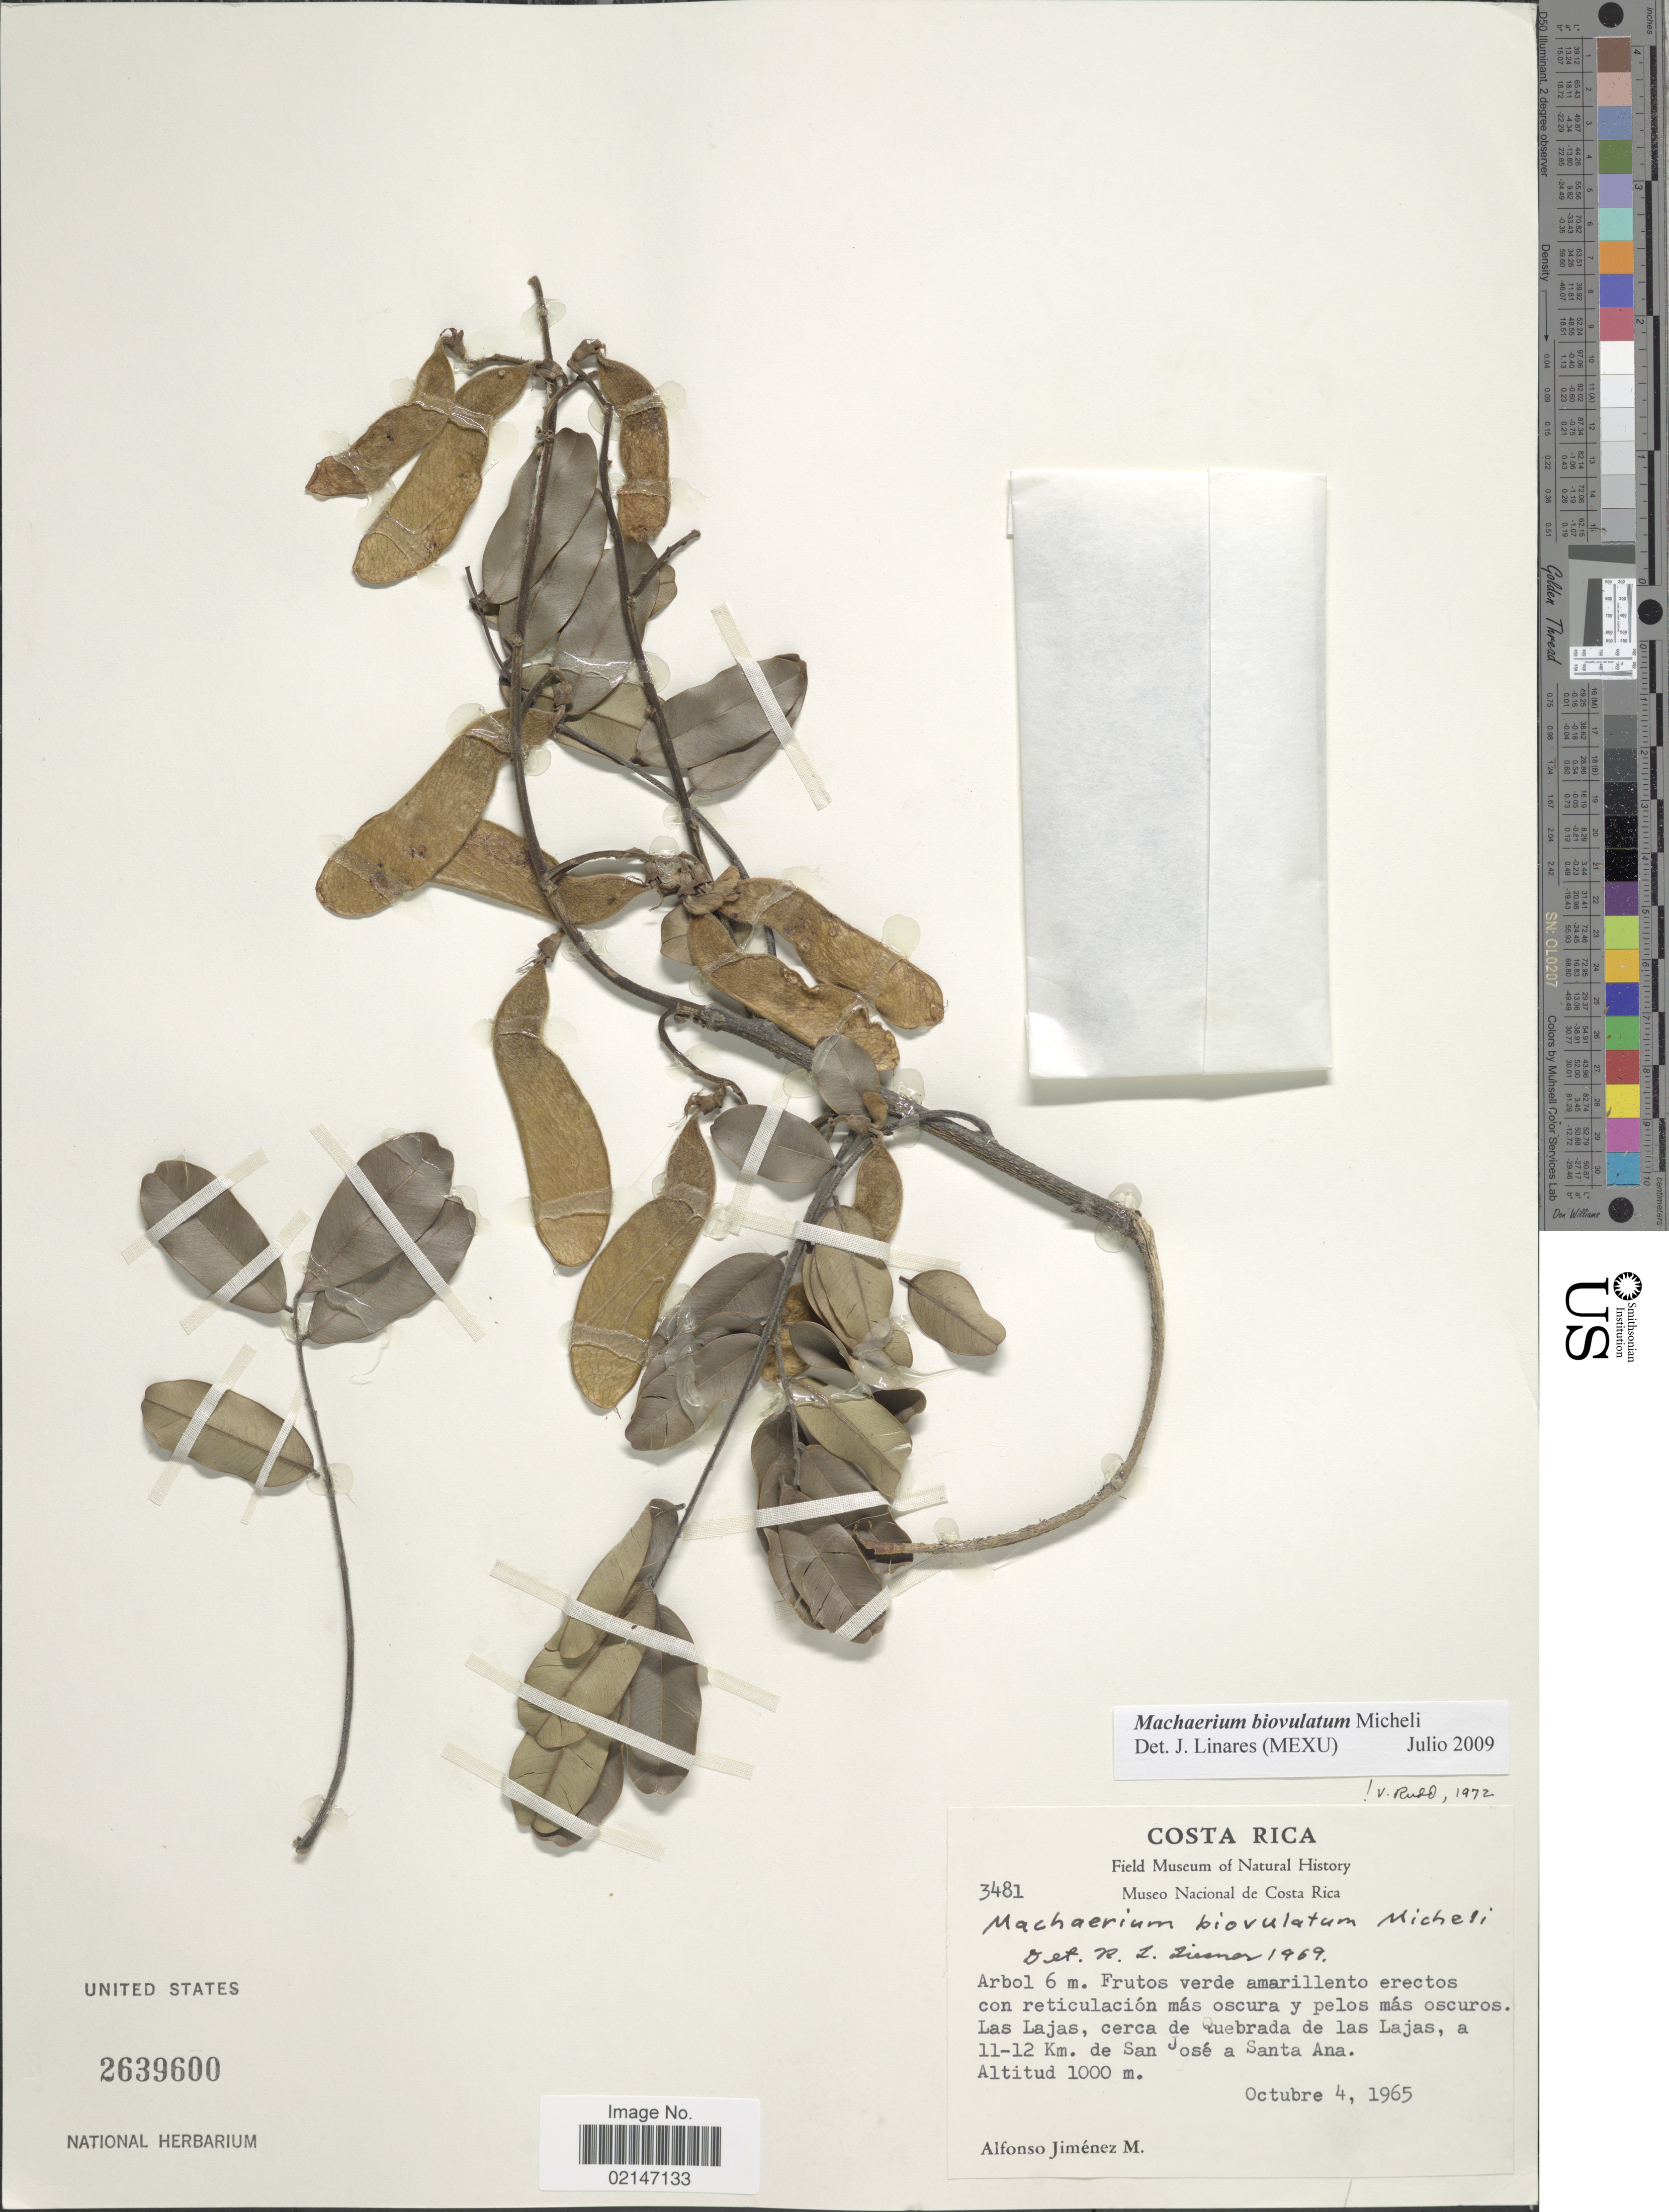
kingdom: Plantae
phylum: Tracheophyta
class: Magnoliopsida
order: Fabales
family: Fabaceae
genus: Machaerium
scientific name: Machaerium biovulatum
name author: Micheli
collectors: A. Jimenez M.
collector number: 3481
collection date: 1965-10-04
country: Costa Rica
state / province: San José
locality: Las Lajas, cerca de Quebrada de las Lajas, a 11-12 km. de San Jose a Santa Ana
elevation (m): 1000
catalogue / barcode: US 2639600